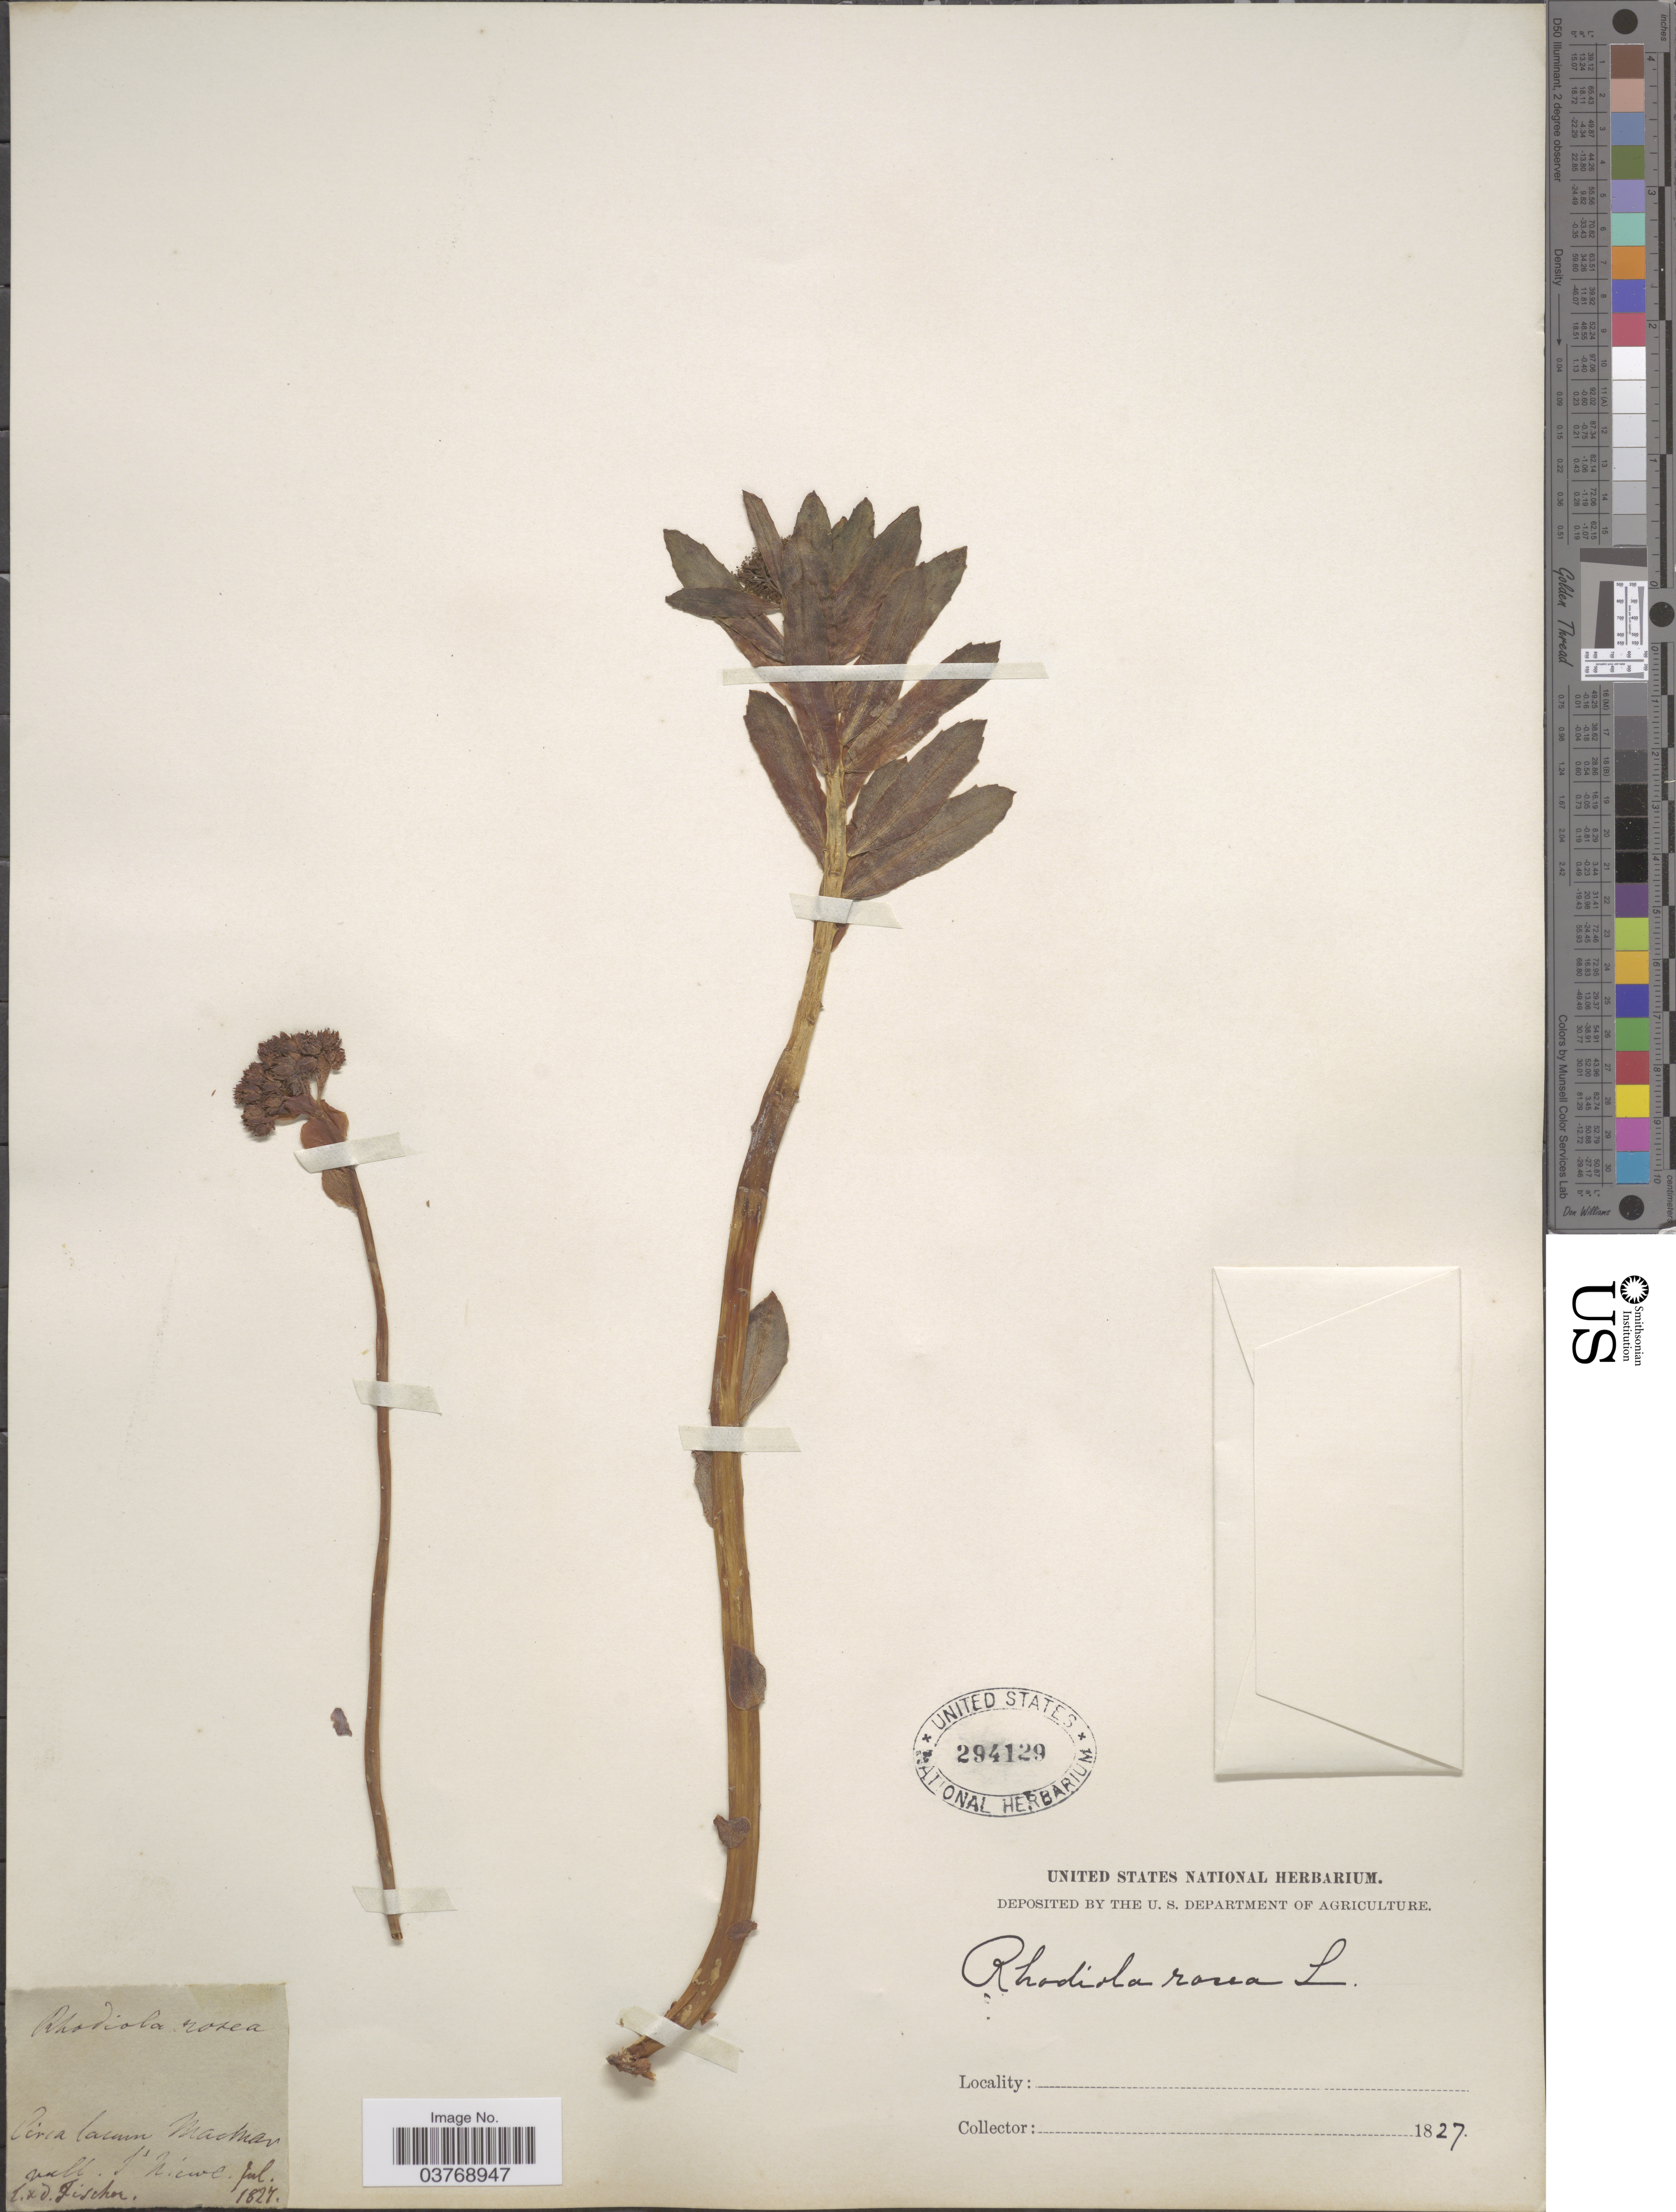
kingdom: Plantae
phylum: Tracheophyta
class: Magnoliopsida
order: Saxifragales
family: Crassulaceae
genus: Rhodiola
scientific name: Rhodiola rosea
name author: L.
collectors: -- Fischer & J. Fischer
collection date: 1827-07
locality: Circa lacum Mamar[interpreted] [illegible text].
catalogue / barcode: US 294129